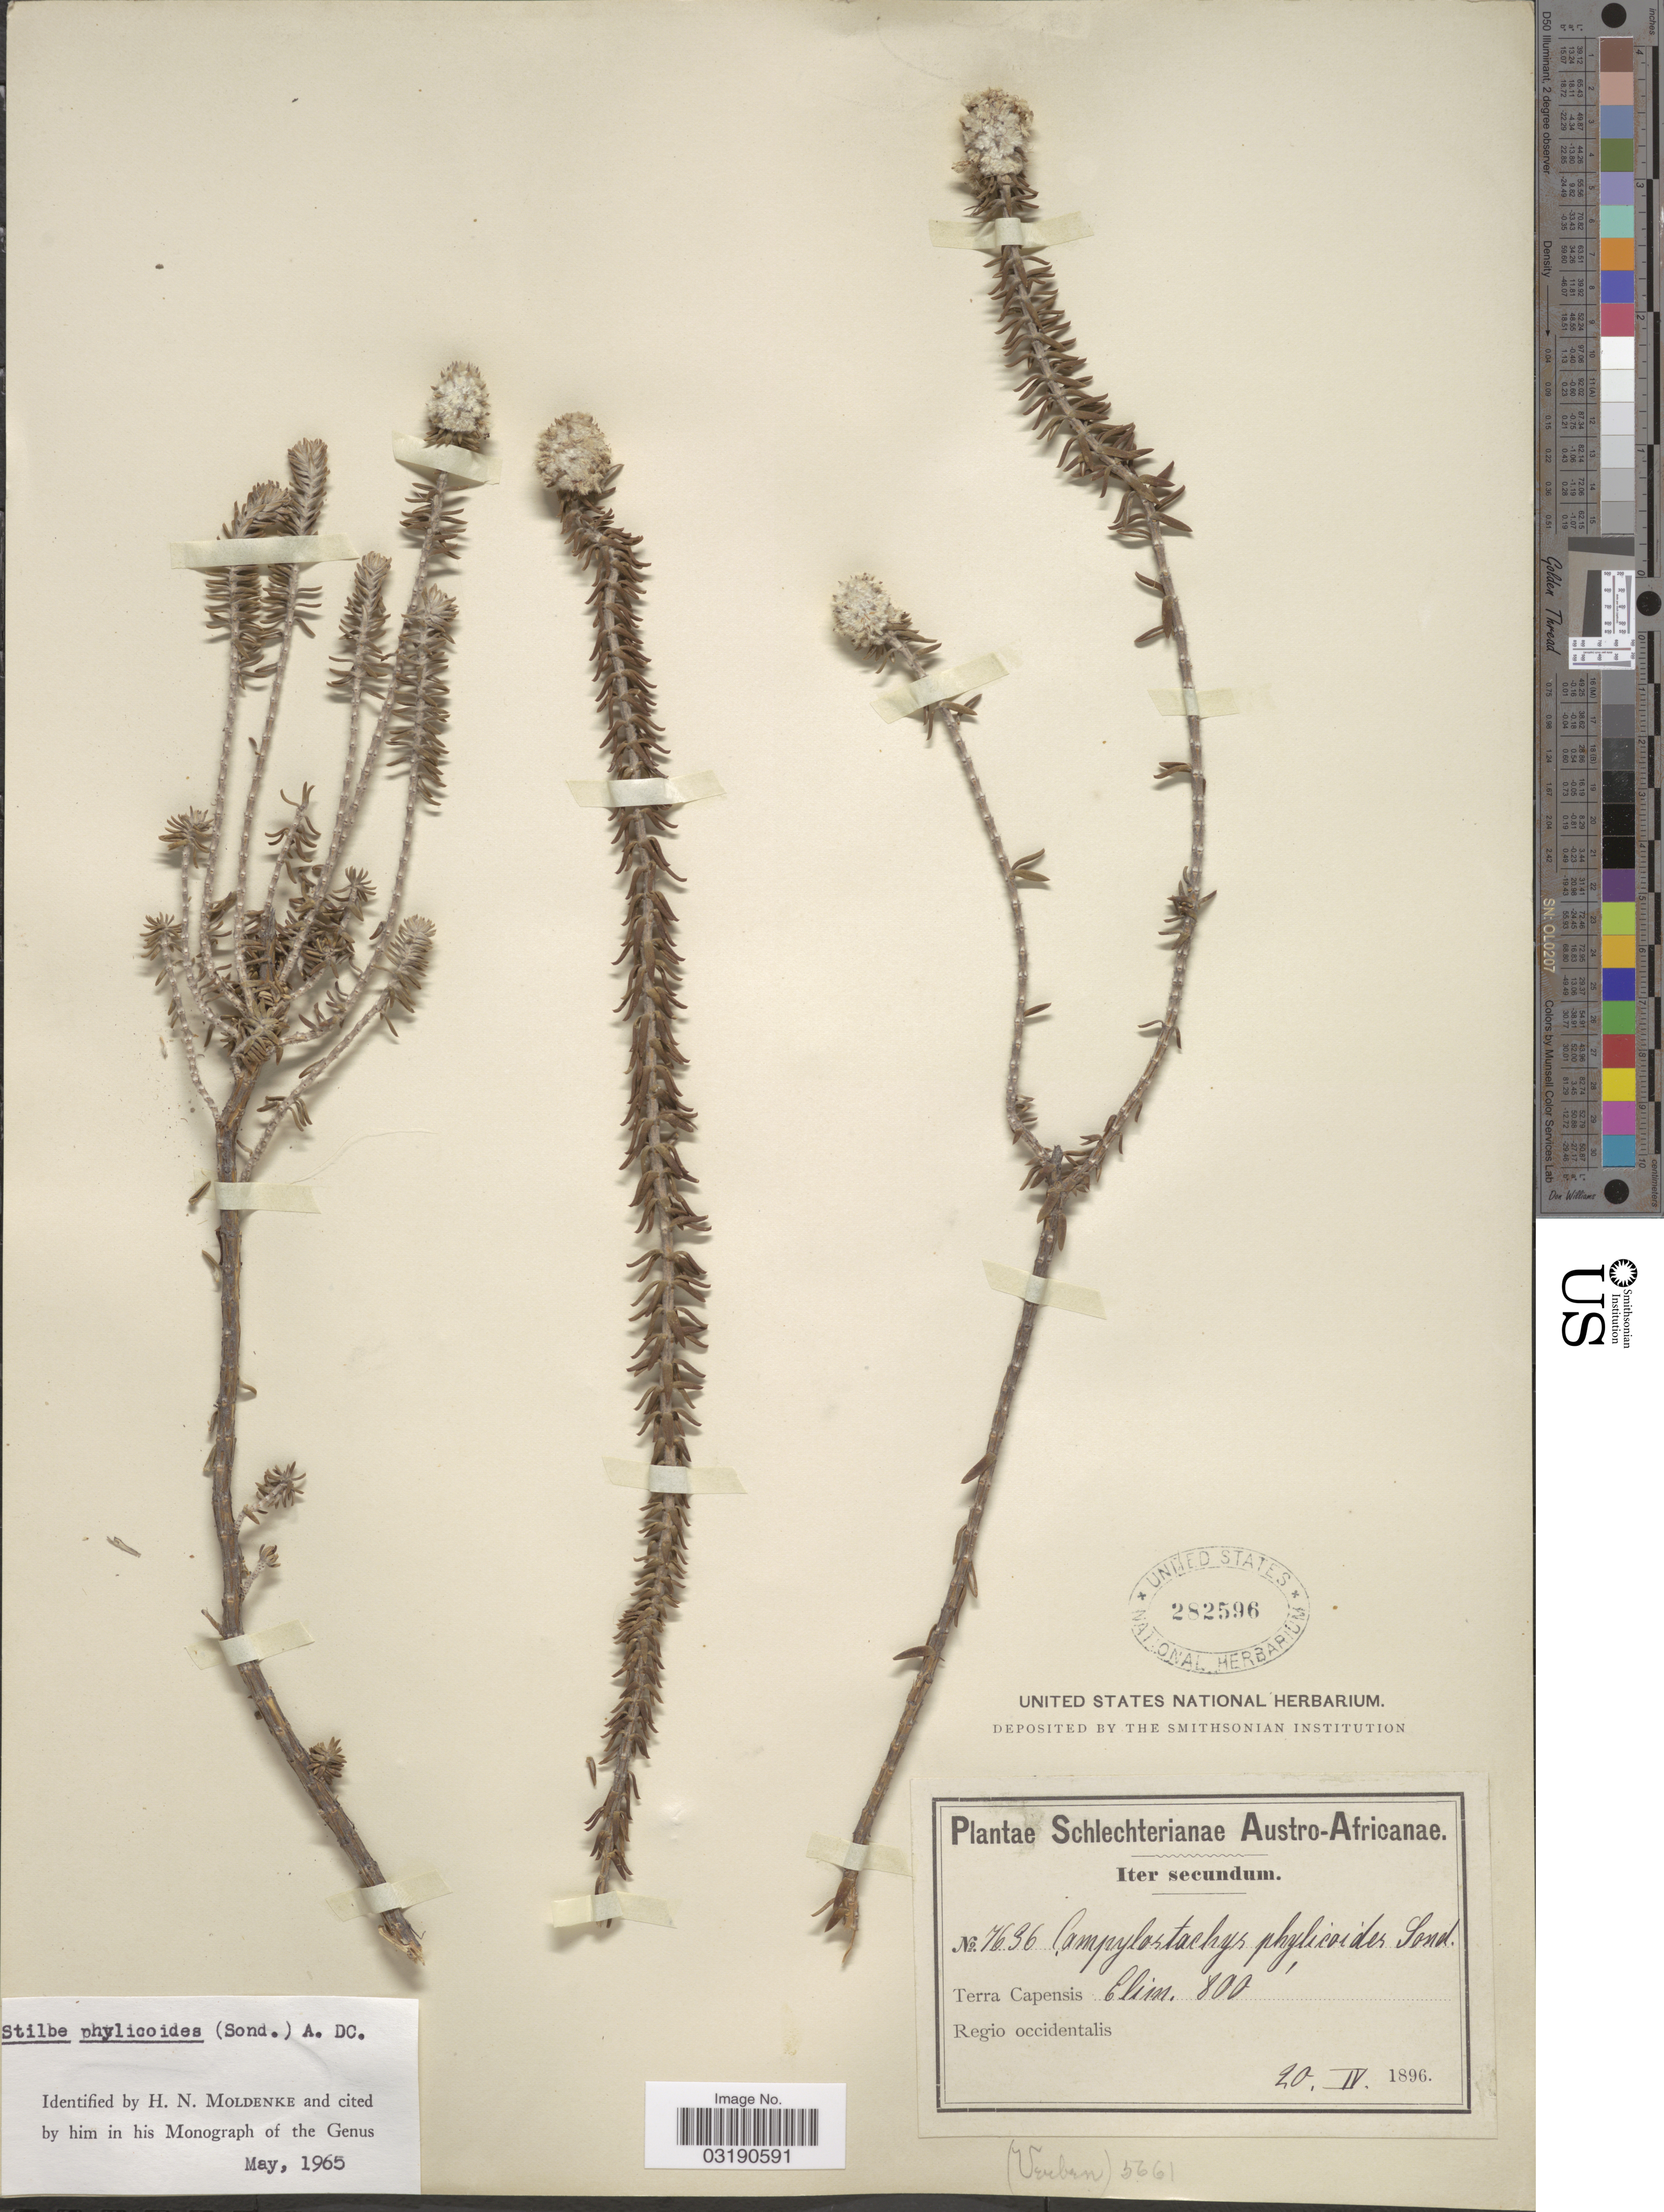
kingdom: Plantae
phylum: Tracheophyta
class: Magnoliopsida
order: Lamiales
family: Stilbaceae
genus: Stilbe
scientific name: Stilbe phylicoides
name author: A. DC.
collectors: Schlechter, --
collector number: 7636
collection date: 1896-04-20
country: South Africa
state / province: Western Cape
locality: Austro-Africanae, Terra Capensis, Elim, Regio occidentalis.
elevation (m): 244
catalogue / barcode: US 282596